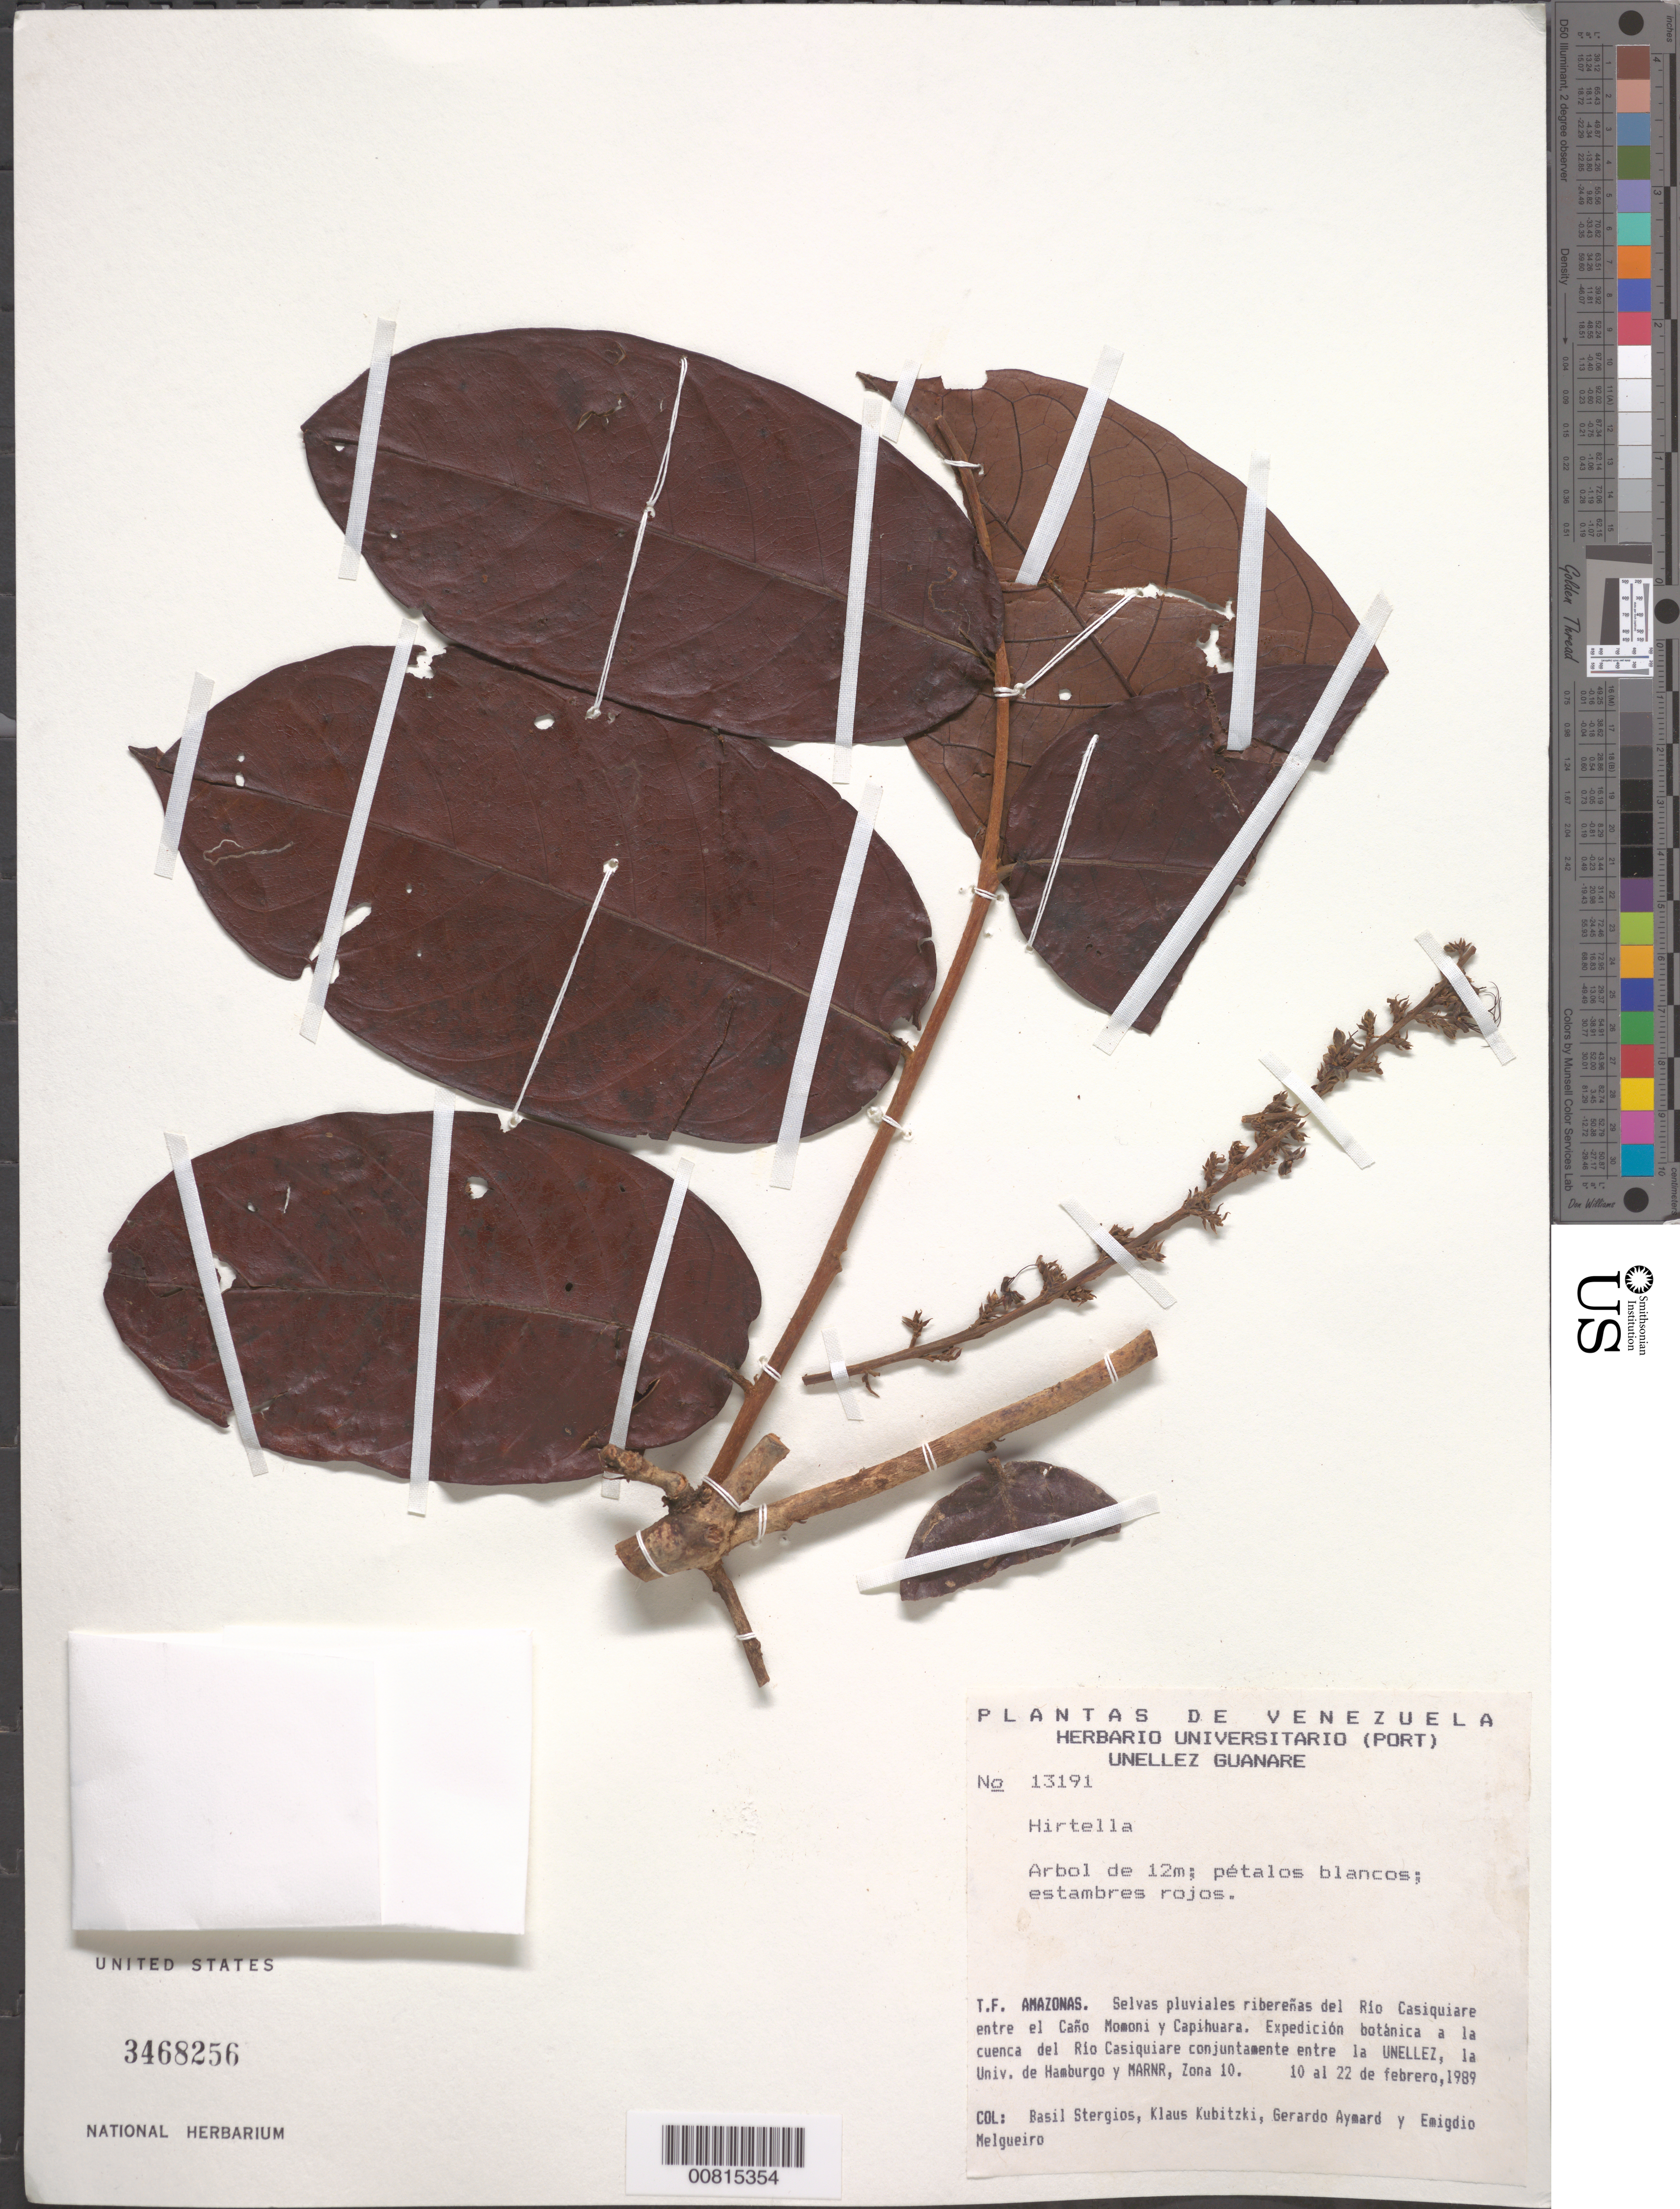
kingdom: Plantae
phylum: Tracheophyta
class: Magnoliopsida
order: Malpighiales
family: Chrysobalanaceae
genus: Hirtella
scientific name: Hirtella sp.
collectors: B. G. Stergios, K. Kubitzki, G. A. Aymard & E. Melgueiro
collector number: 13191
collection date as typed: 10-Feb-89 to 22-Feb-89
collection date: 1989-02-10/1989-02-22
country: Venezuela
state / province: Amazonas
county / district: Río Negro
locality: Río Casiquiare, entre el Caño Momoni y Capihuara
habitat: Selvas pluviales riberenas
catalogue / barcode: US 3468256